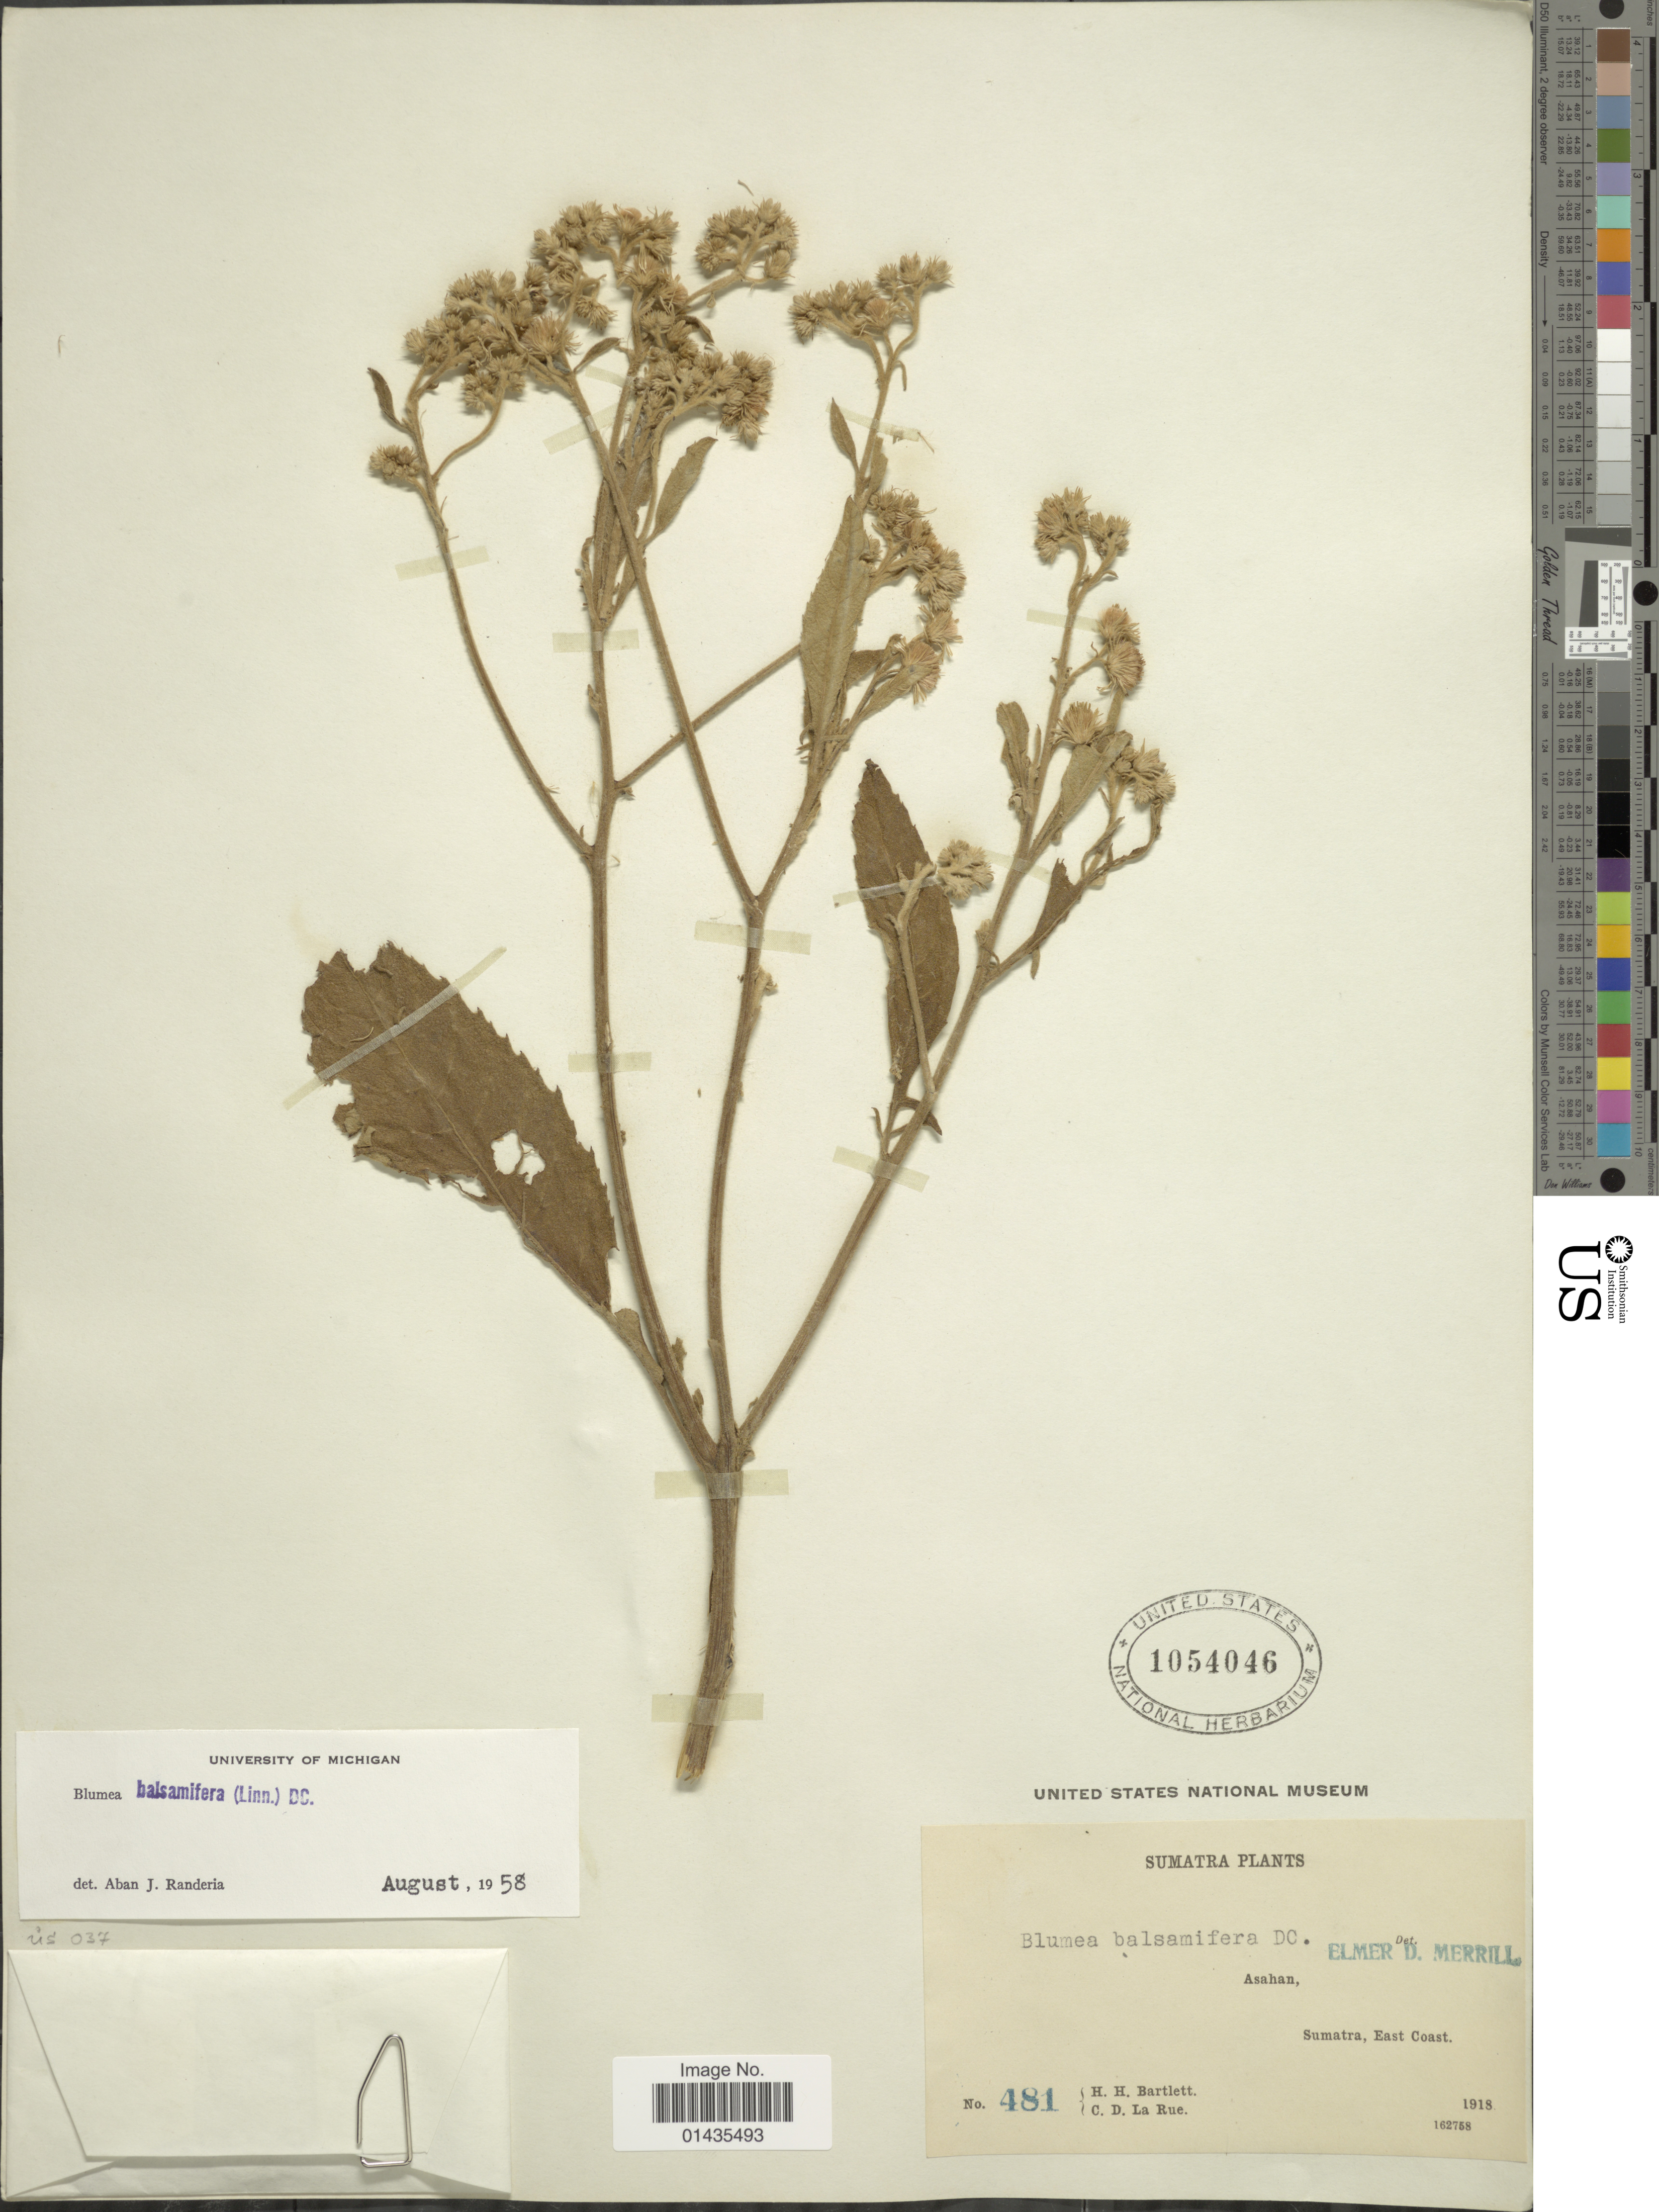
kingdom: Plantae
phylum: Tracheophyta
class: Magnoliopsida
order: Asterales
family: Asteraceae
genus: Blumea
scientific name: Blumea balsamifera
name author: (L.) DC.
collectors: H. H. Bartlett & C. La Rue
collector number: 481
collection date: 1918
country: Indonesia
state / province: Sumatra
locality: Asahan, East Coast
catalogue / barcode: US 1054046